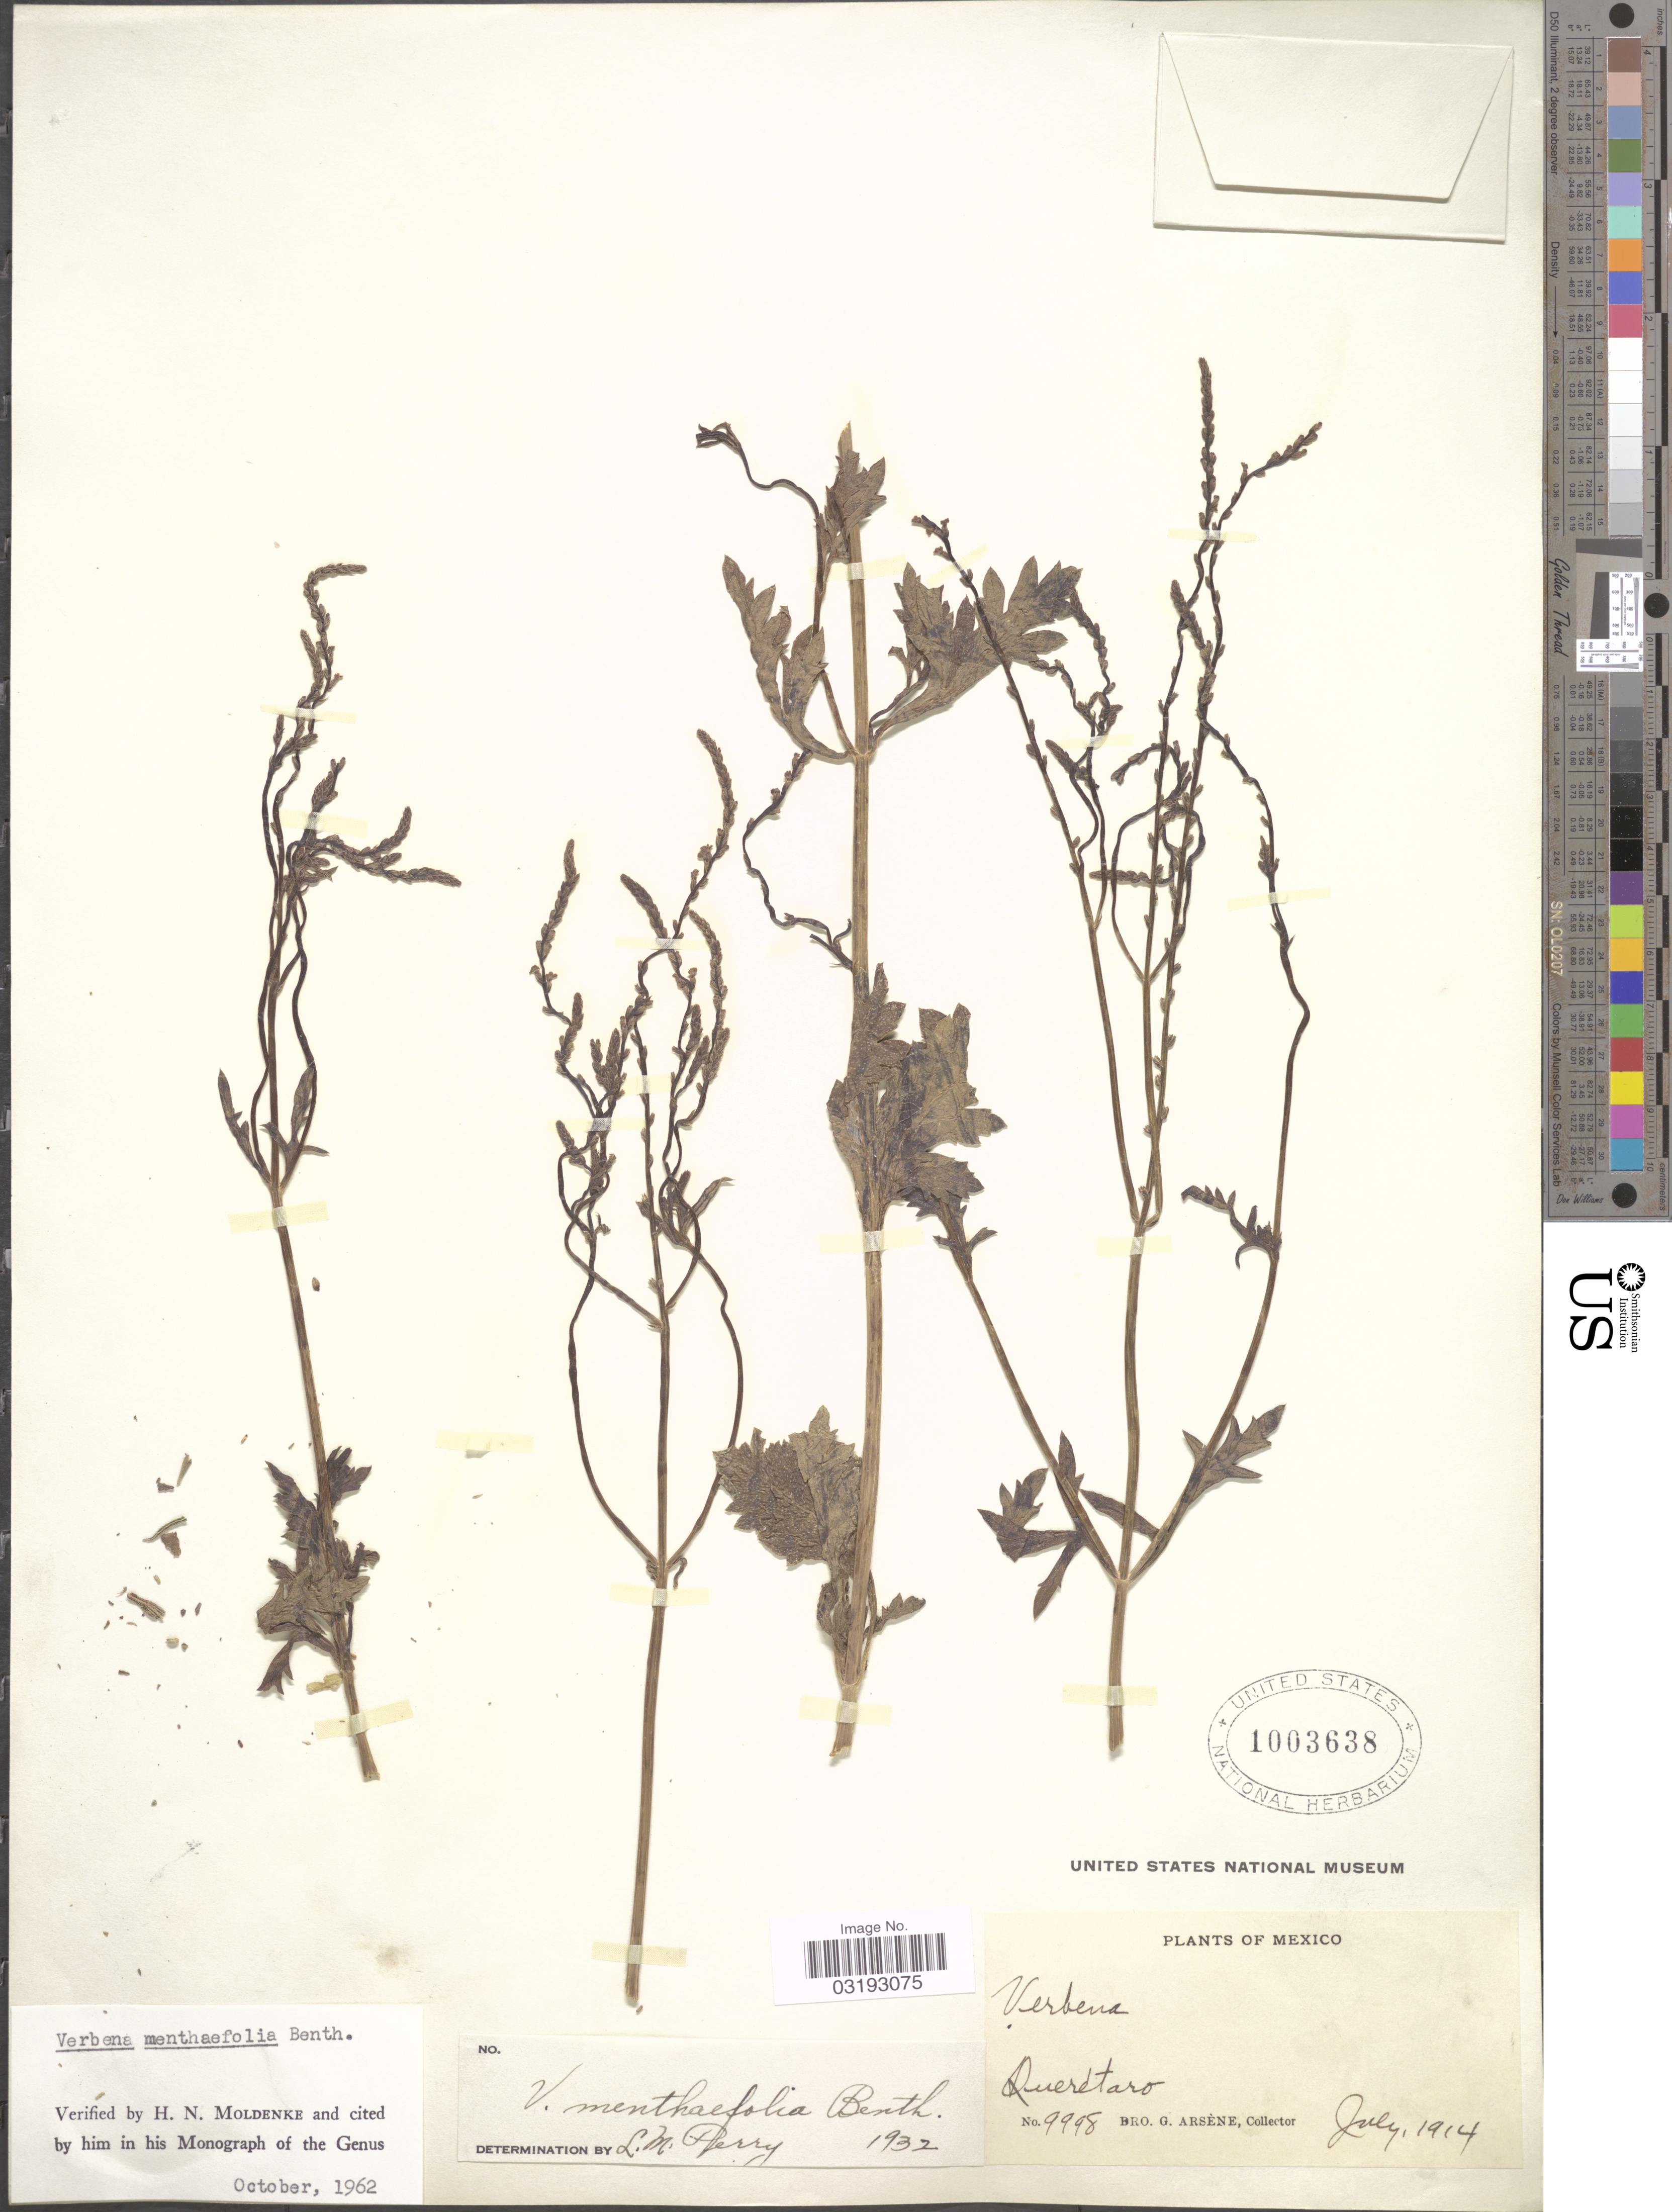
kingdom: Plantae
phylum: Tracheophyta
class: Magnoliopsida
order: Lamiales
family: Verbenaceae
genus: Verbena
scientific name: Verbena menthaefolia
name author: Benth.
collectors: Bro. G. Arsène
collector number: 9998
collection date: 1914-07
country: Mexico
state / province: Querétaro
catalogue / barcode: US 1003638